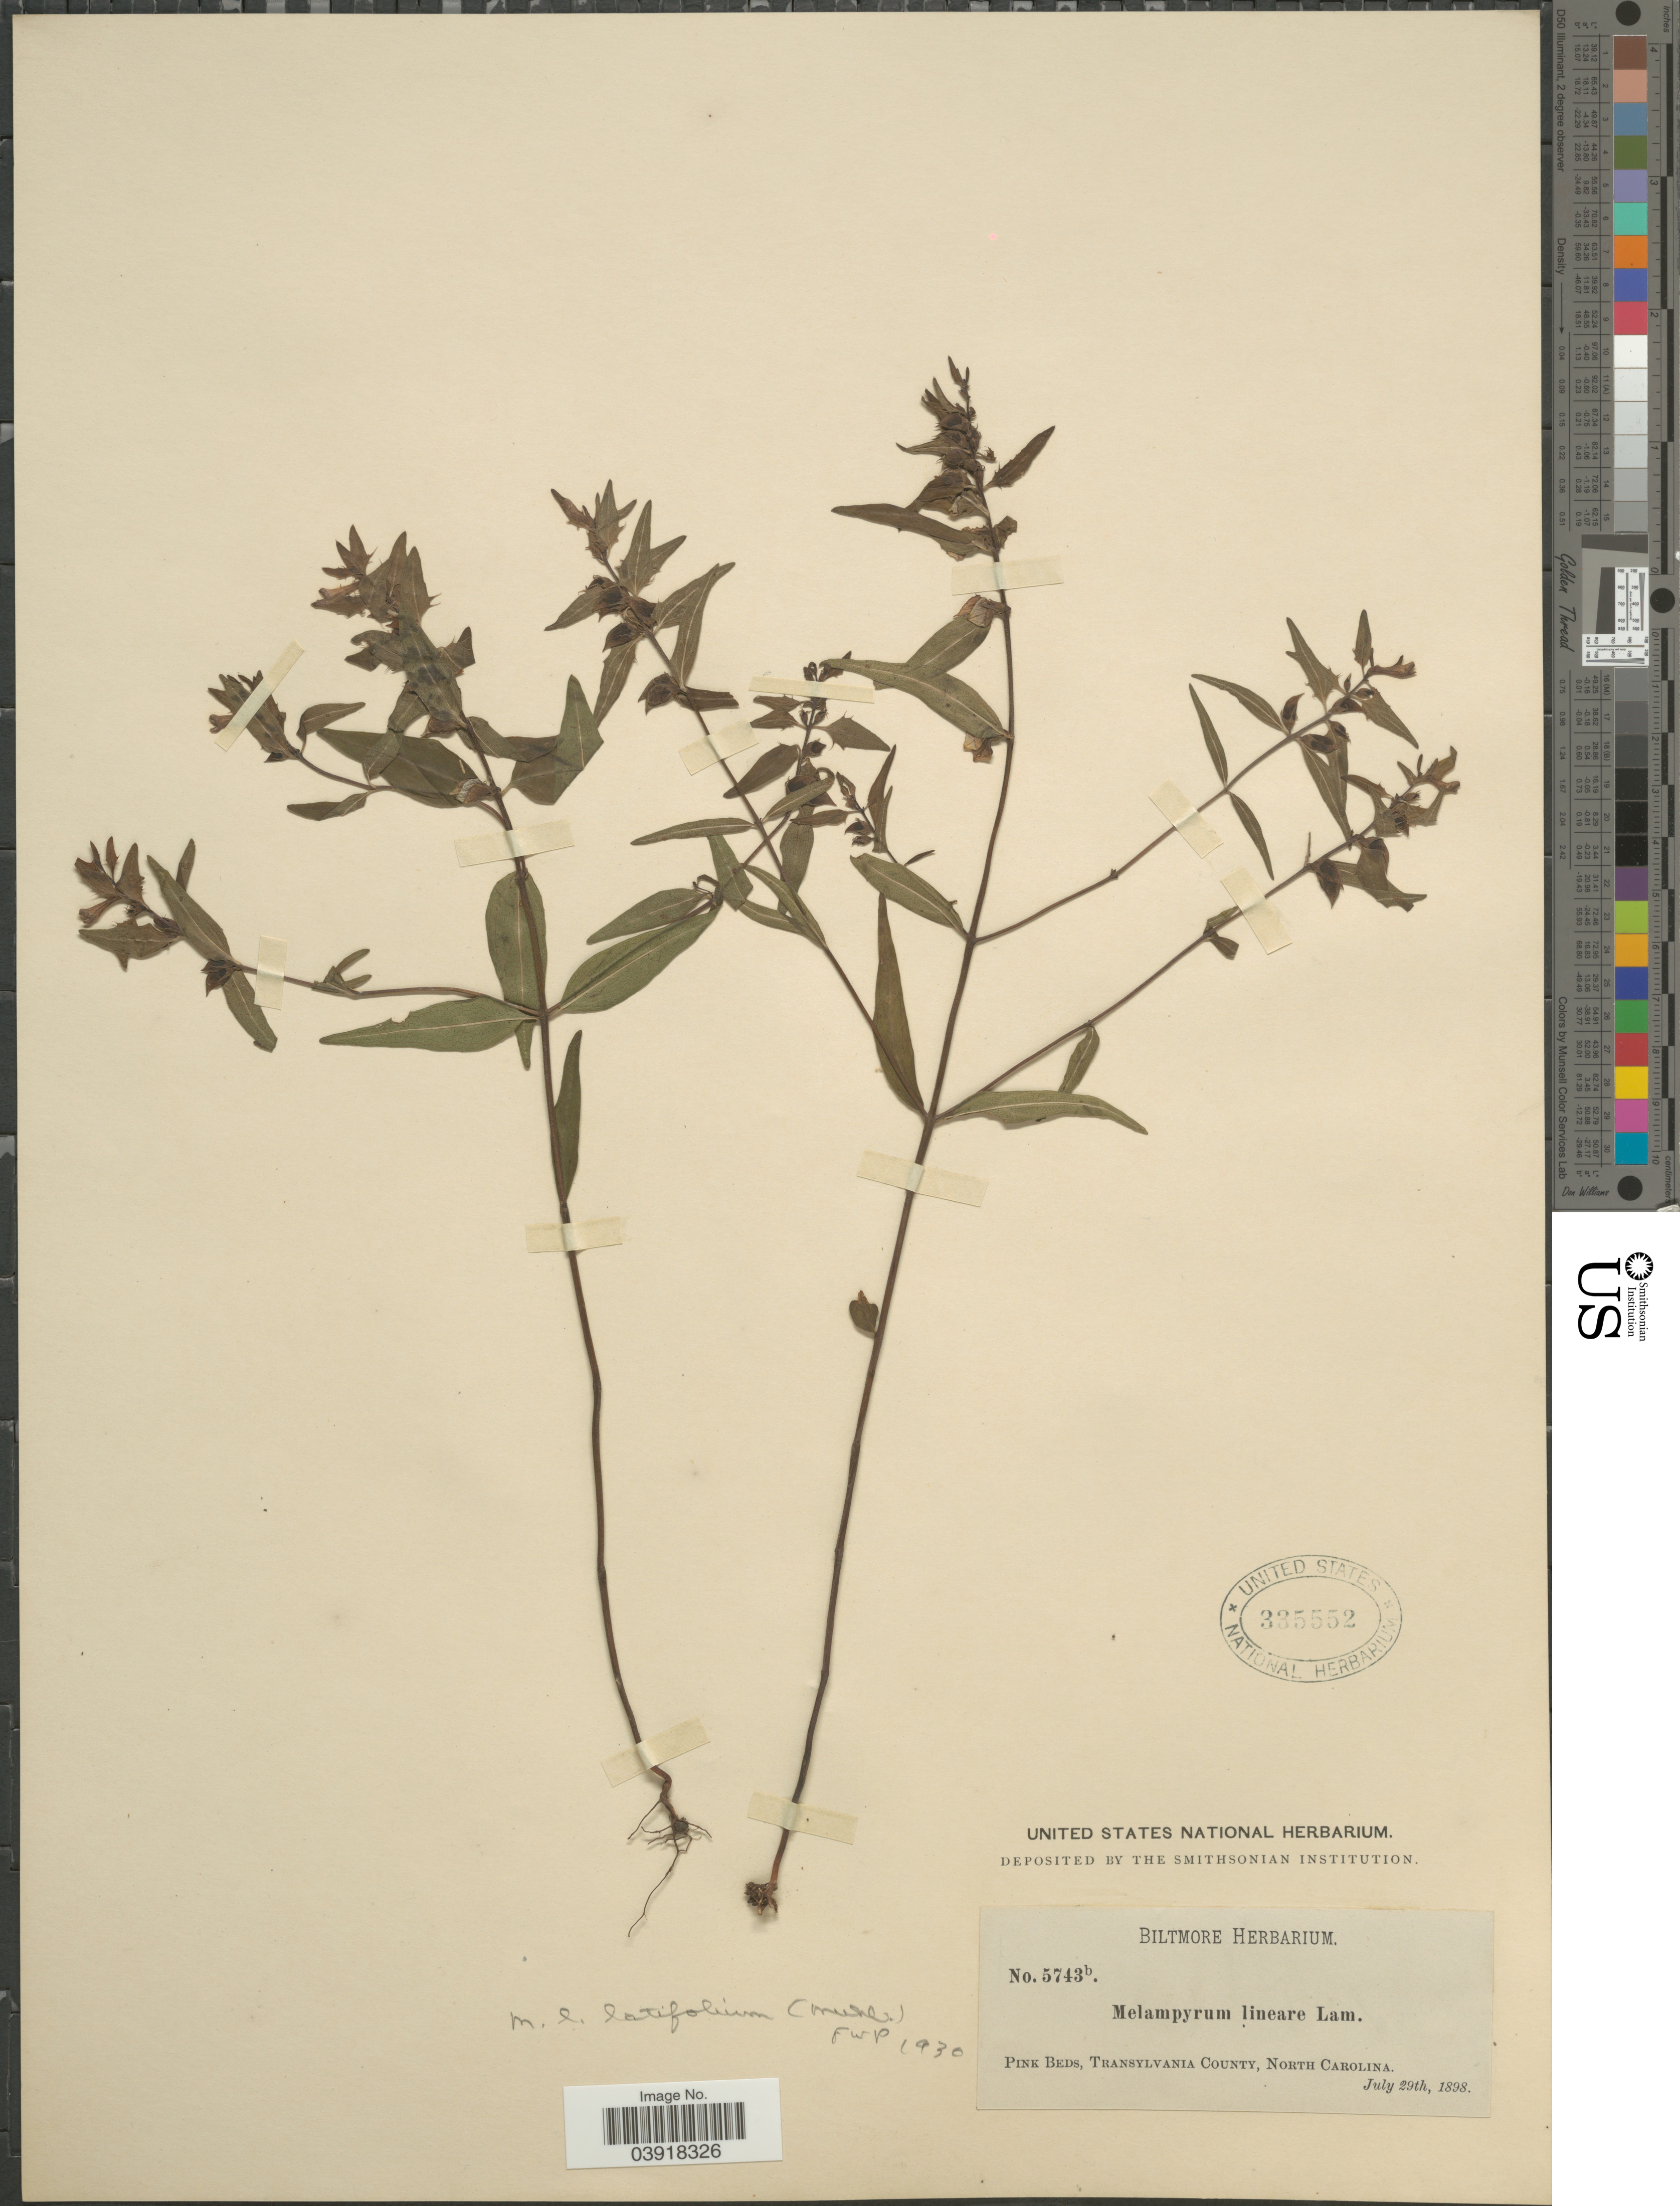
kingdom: Plantae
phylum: Tracheophyta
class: Magnoliopsida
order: Lamiales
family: Orobanchaceae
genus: Melampyrum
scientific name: Melampyrum lineare var. latifolium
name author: (Muhl.) P. Beauv.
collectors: ex herb. Biltmore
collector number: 5743b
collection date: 1898-07-29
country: United States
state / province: North Carolina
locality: Pink Beds, Transylvania county.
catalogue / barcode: US 335552